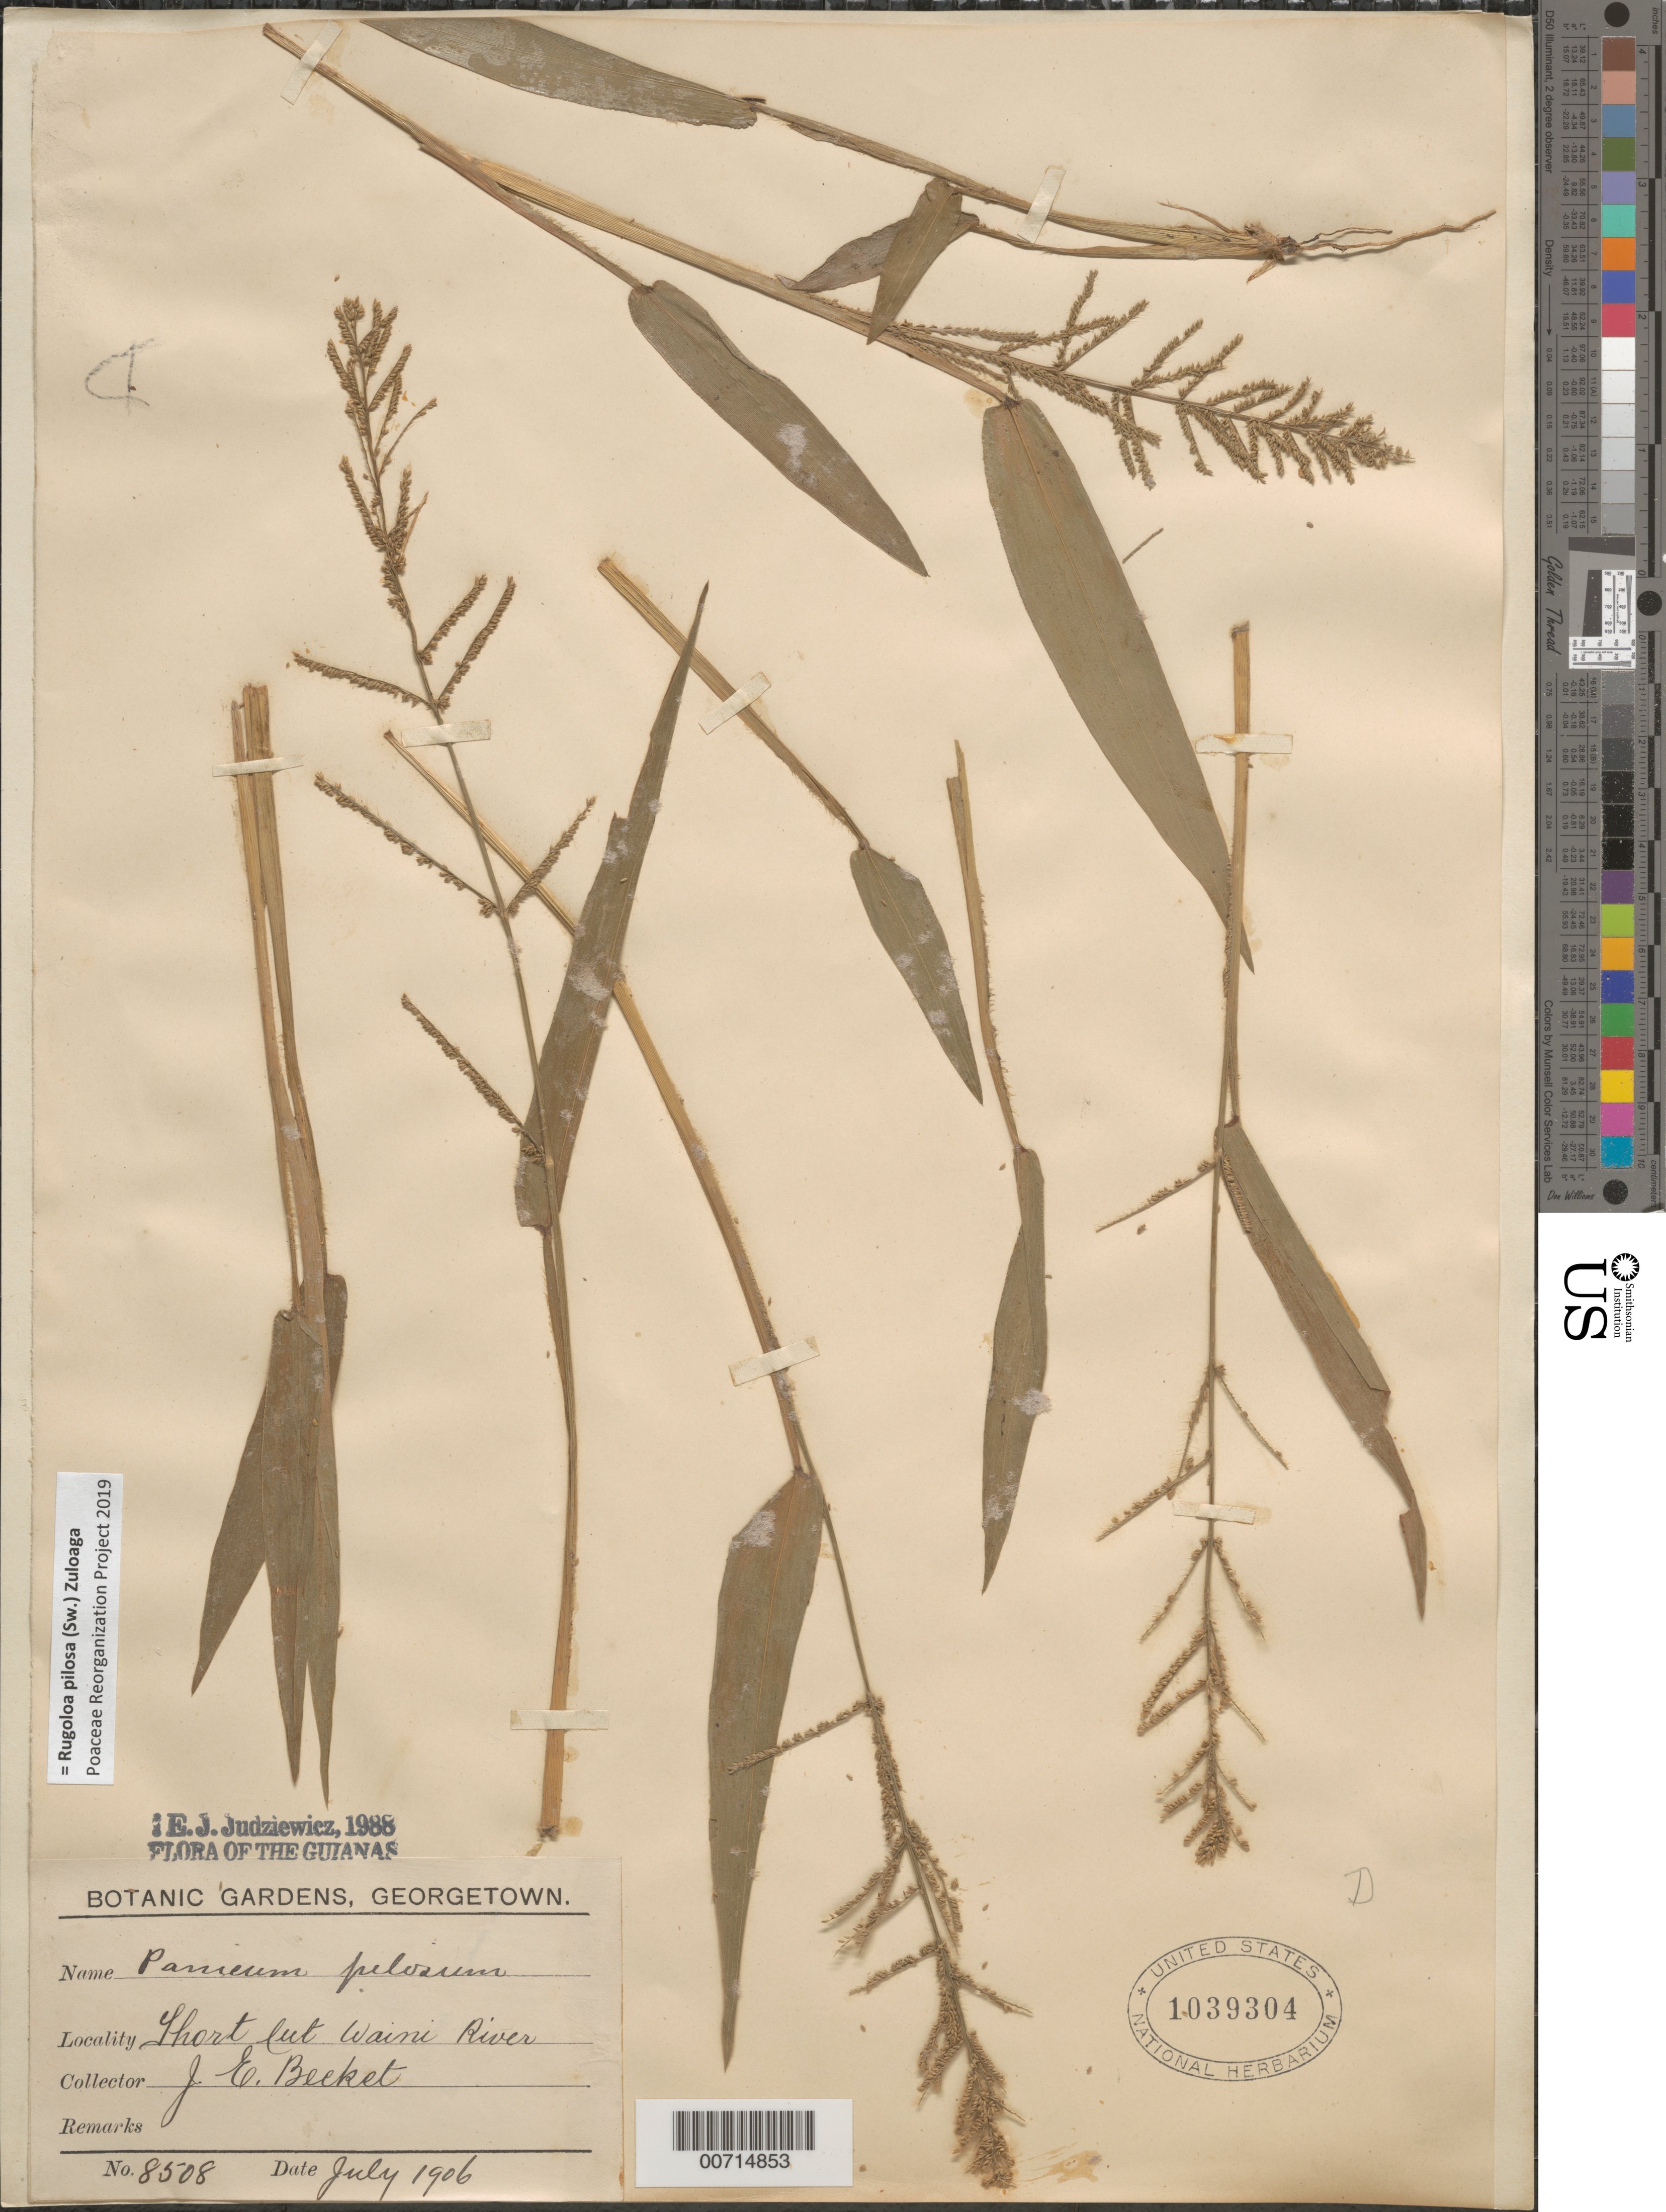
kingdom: Plantae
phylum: Tracheophyta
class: Liliopsida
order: Poales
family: Poaceae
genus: Panicum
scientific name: Panicum pilosum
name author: Sw.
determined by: Judziewicz, E. J.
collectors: J. Beckett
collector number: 8508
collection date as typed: Jul-06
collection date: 2006-07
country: Guyana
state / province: Barima-Waini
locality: Baramanni, Waini River (Short cut)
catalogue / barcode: US 1039304